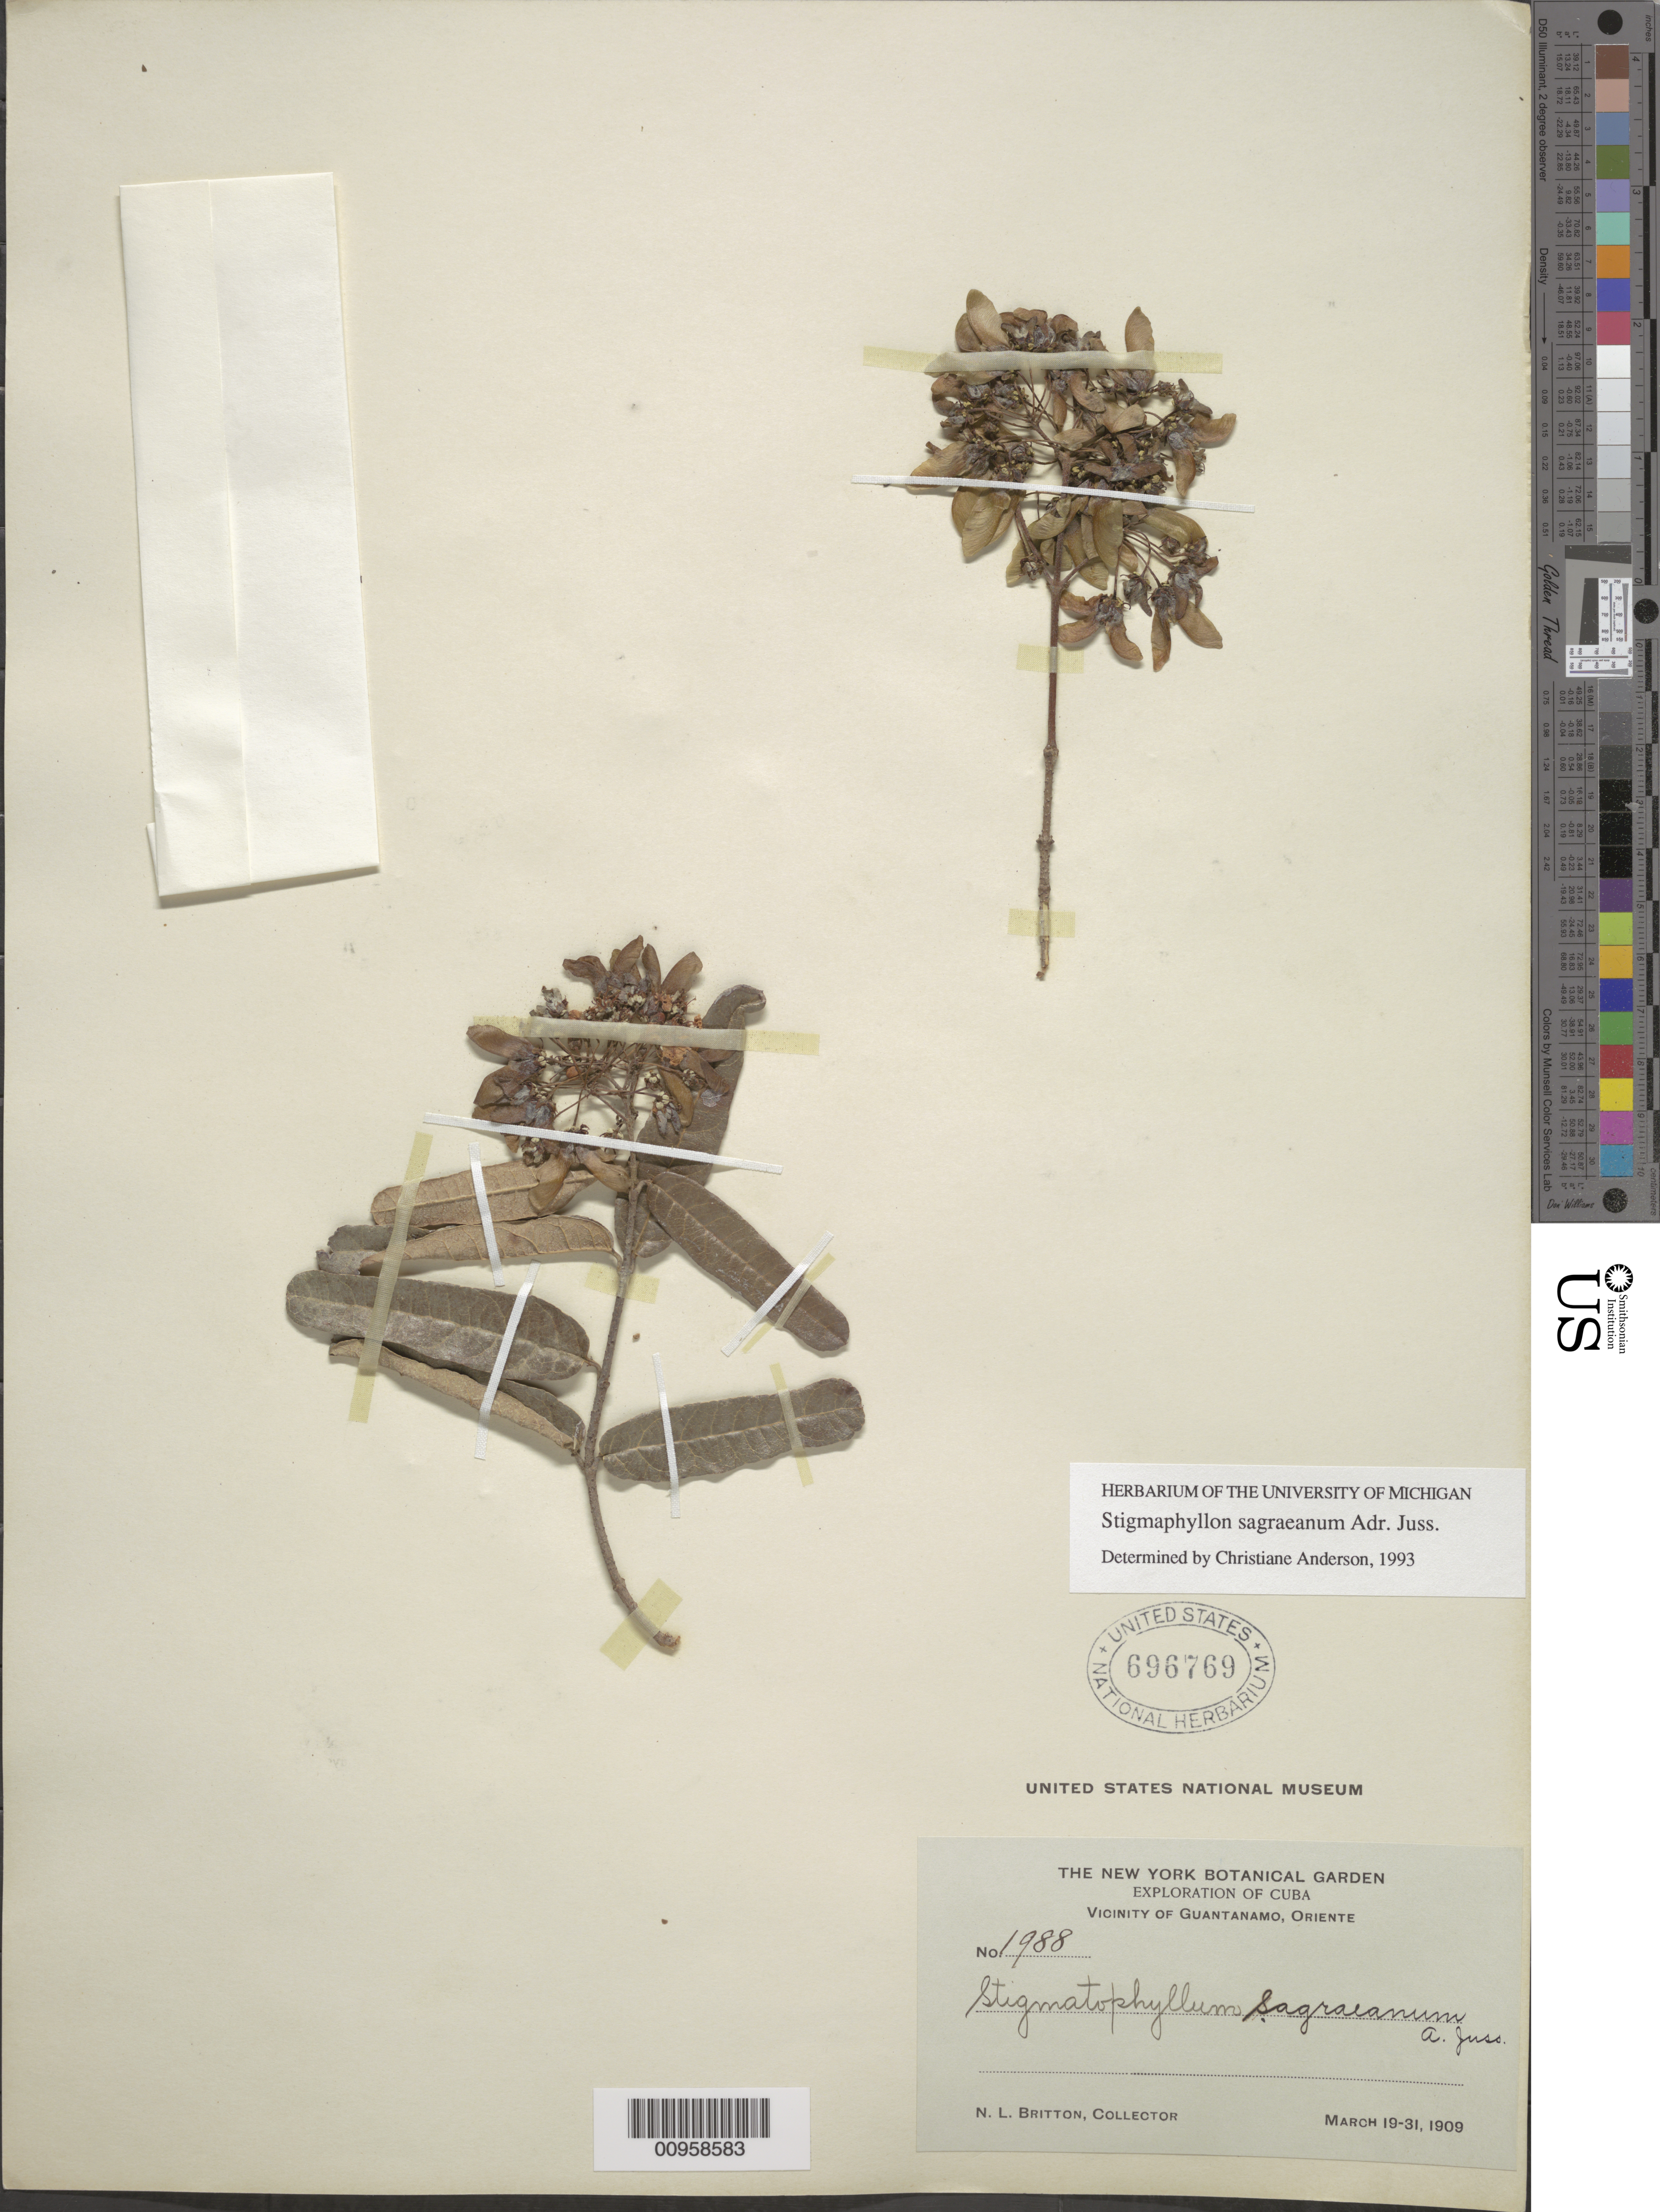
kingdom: Plantae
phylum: Tracheophyta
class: Magnoliopsida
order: Malpighiales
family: Malpighiaceae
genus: Stigmaphyllon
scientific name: Stigmaphyllon sagraeanum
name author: Juss.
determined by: Anderson, C.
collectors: N. Britton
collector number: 1988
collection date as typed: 19 Mar 1909 to 31 Mar 1909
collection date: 1909-03-19/1909-03-31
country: Cuba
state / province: Guantanamo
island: Cuba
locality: Vicinity of Guantánamo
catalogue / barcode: US 696769